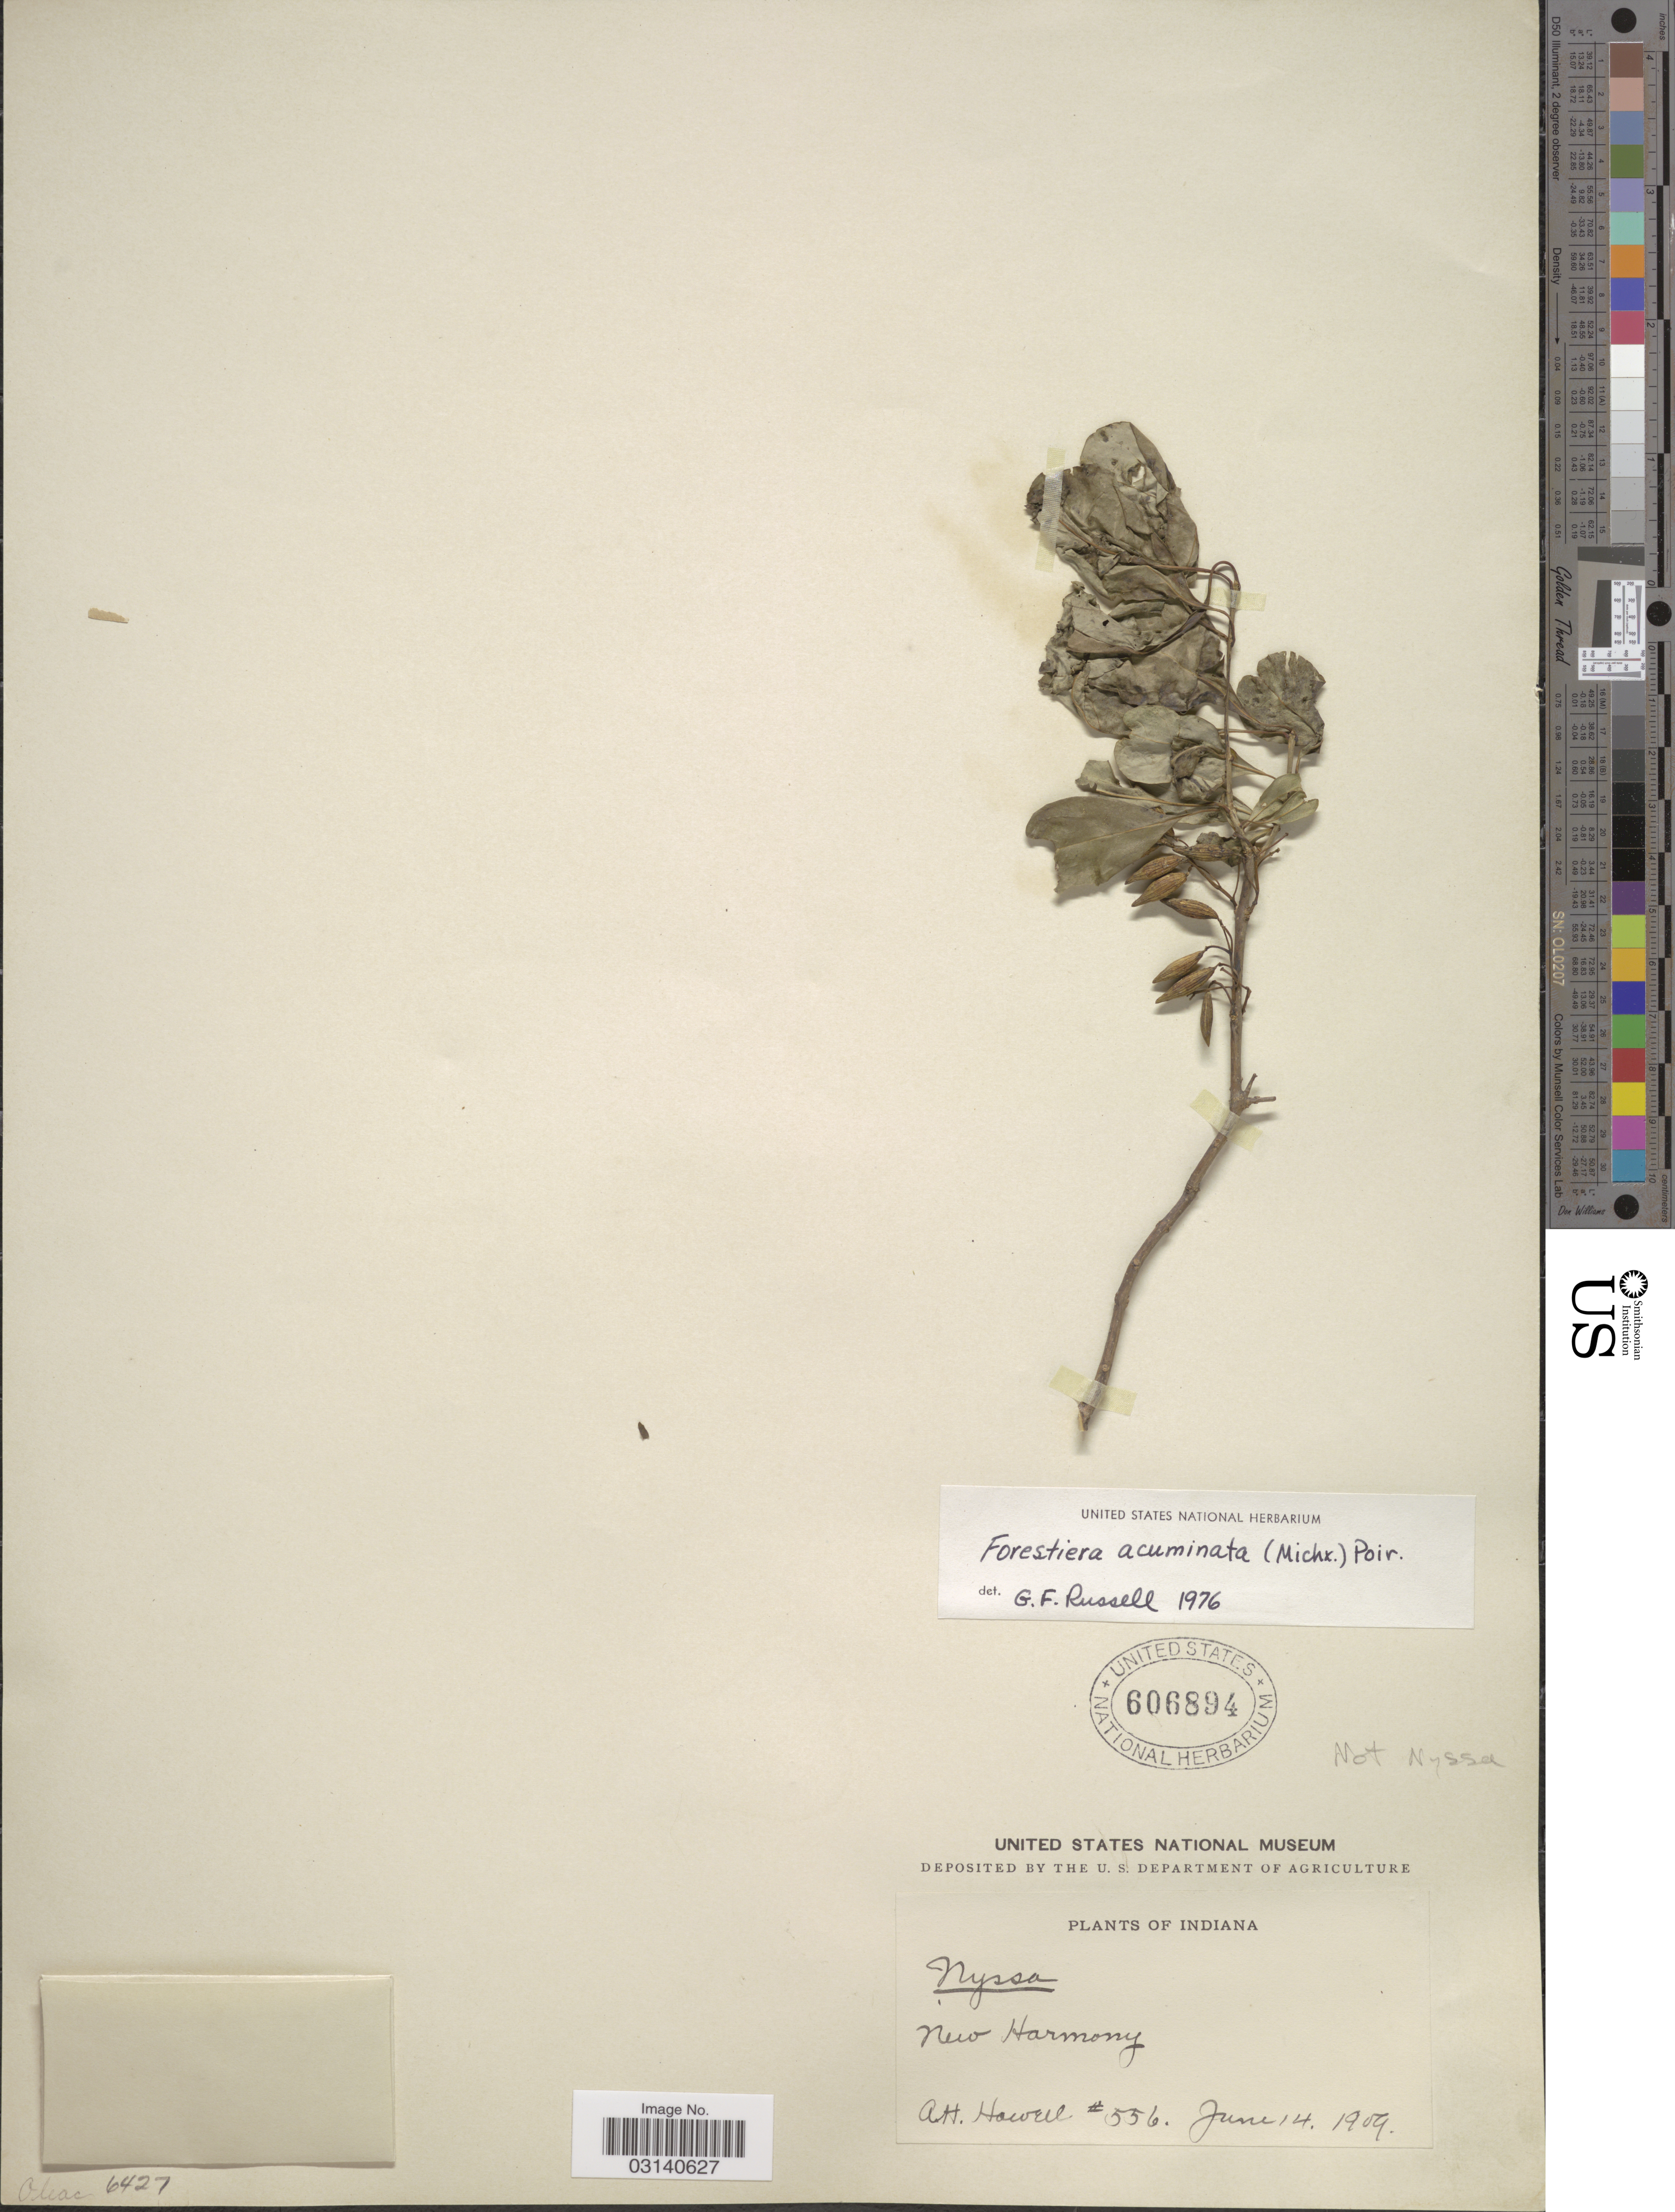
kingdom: Plantae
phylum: Tracheophyta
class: Magnoliopsida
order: Lamiales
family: Oleaceae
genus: Forestiera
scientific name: Forestiera acuminata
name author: (Michx.) Poir.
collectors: A. Howell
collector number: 556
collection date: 1909-06-14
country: United States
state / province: Indiana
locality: New Harmony.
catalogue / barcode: US 606894